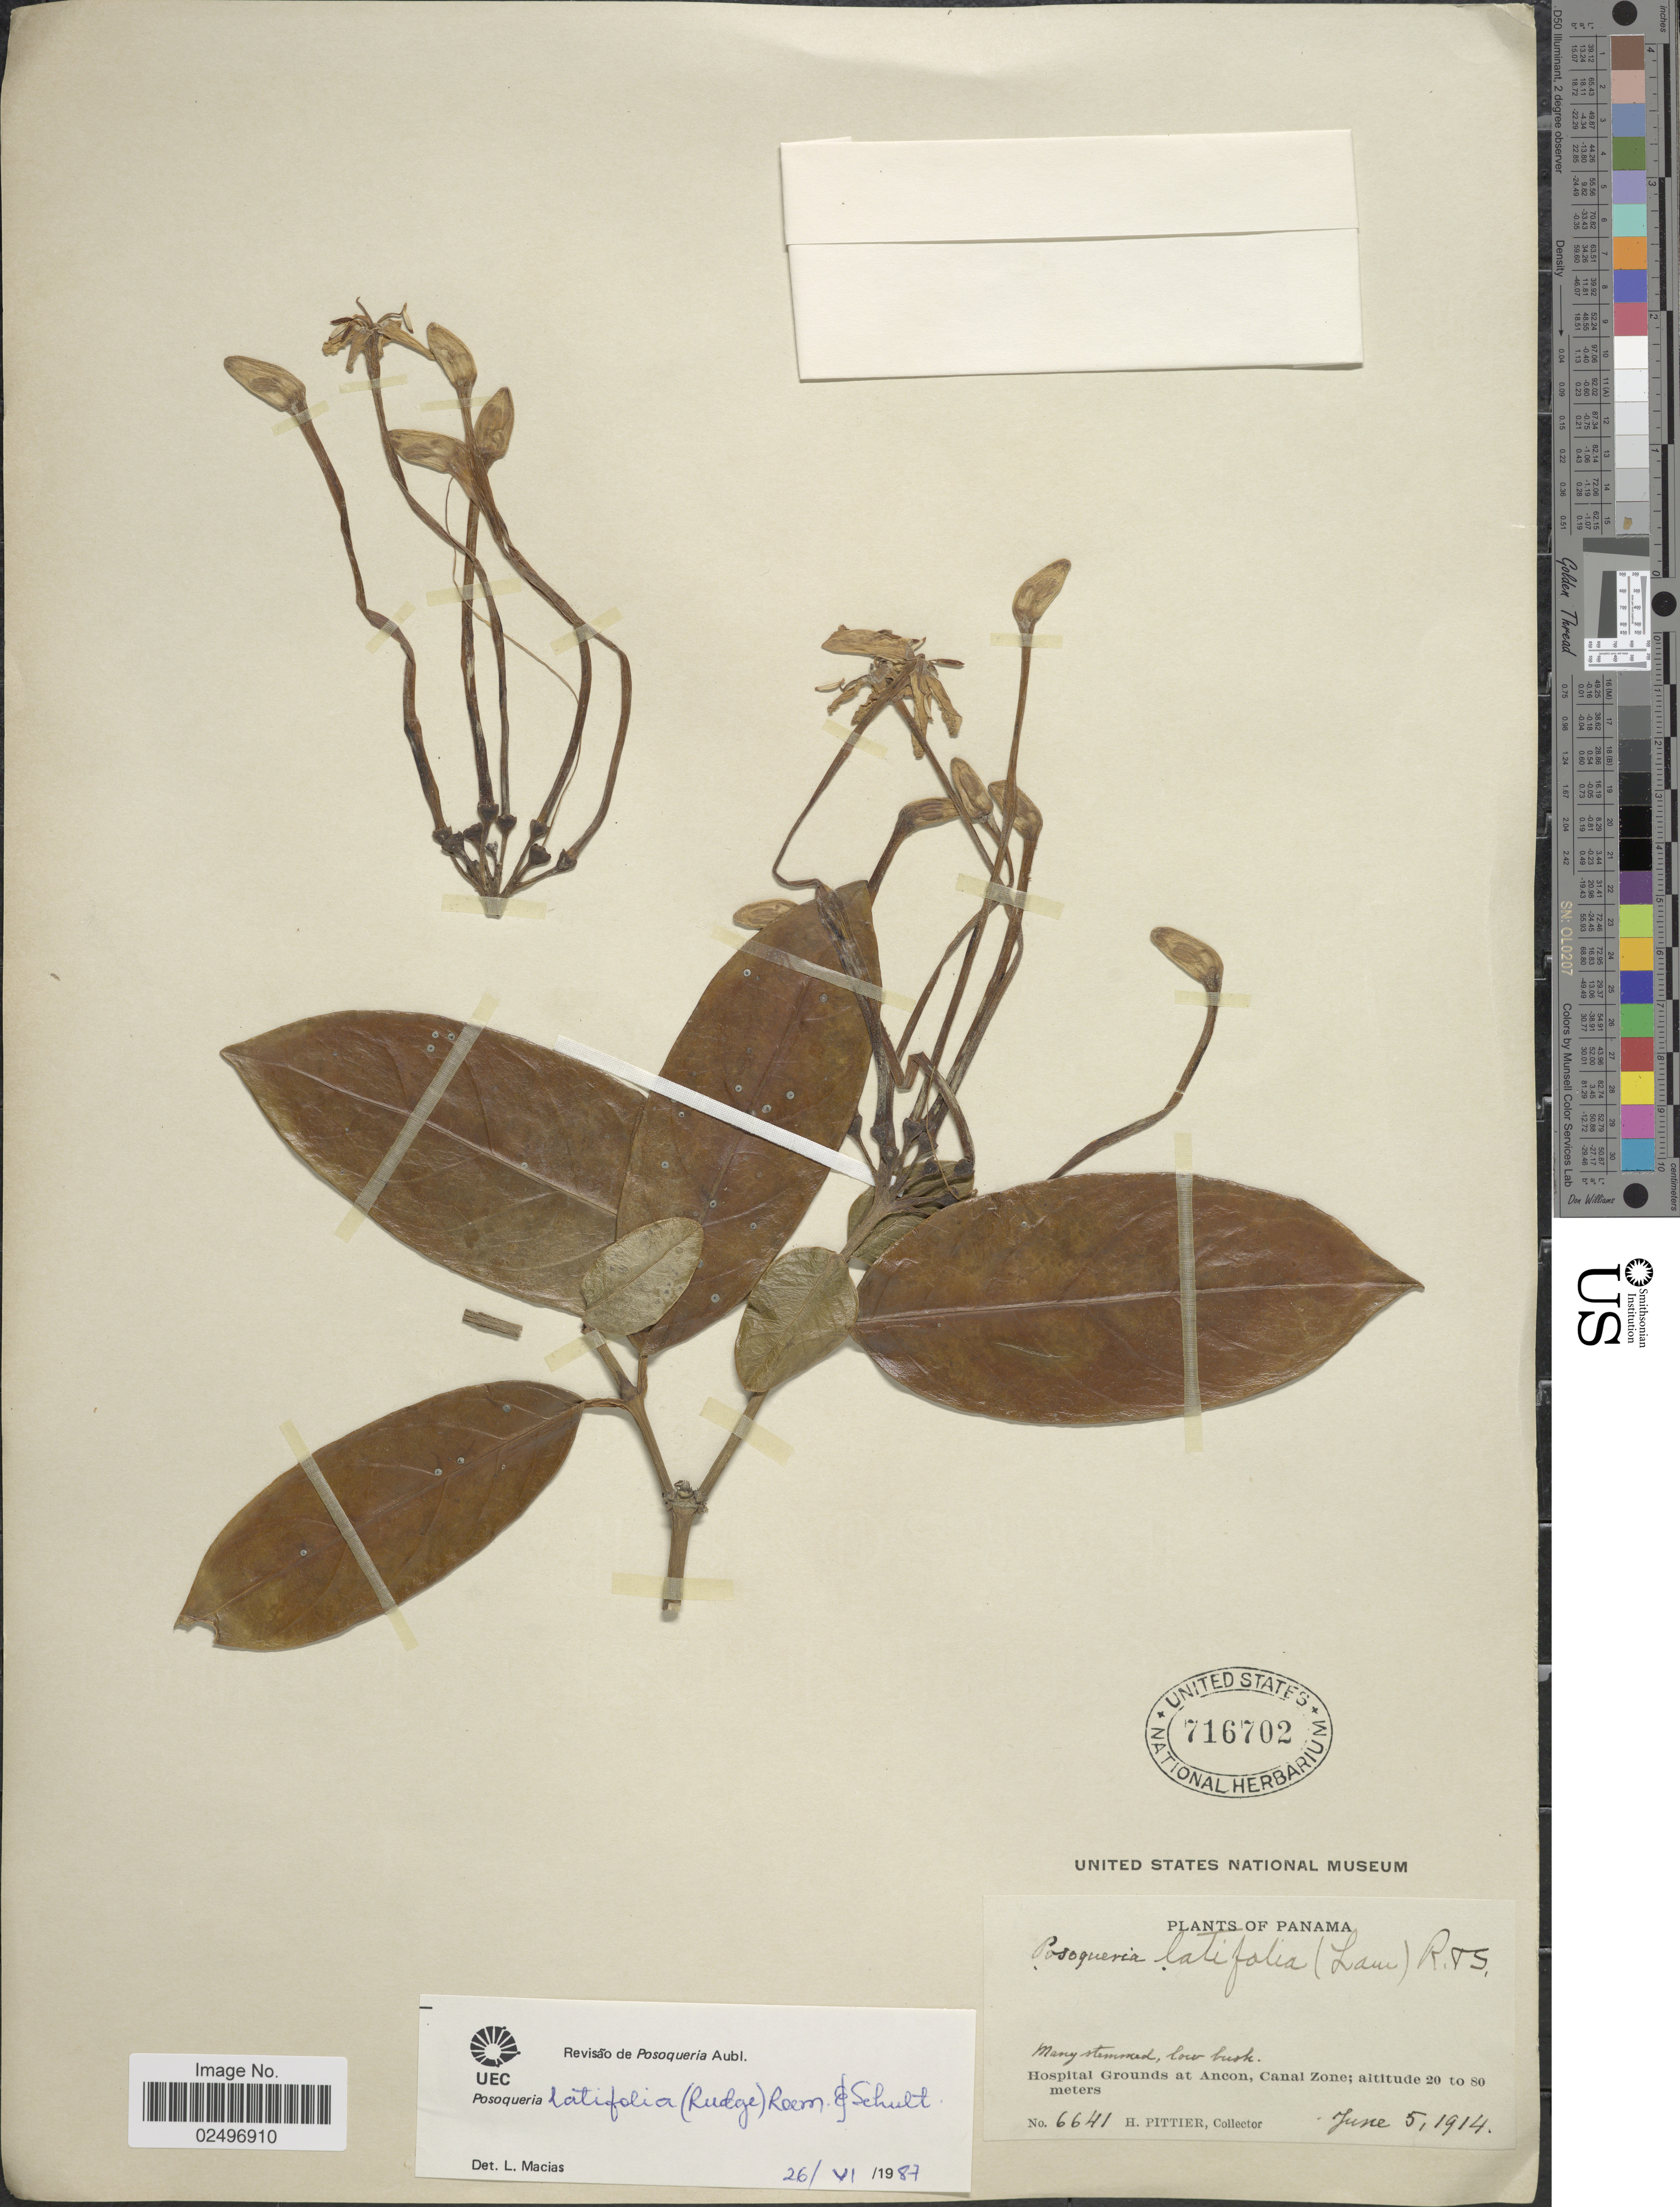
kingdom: Plantae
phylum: Tracheophyta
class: Magnoliopsida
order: Gentianales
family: Rubiaceae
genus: Posoqueria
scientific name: Posoqueria latifolia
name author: (Rudge) Roem. & Schult.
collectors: H. F. Pittier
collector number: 6641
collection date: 1914-06-05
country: Panama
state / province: Colón / Panamá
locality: Hospital Grounds at Ancon, Canal Zone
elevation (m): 20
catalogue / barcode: US 716702